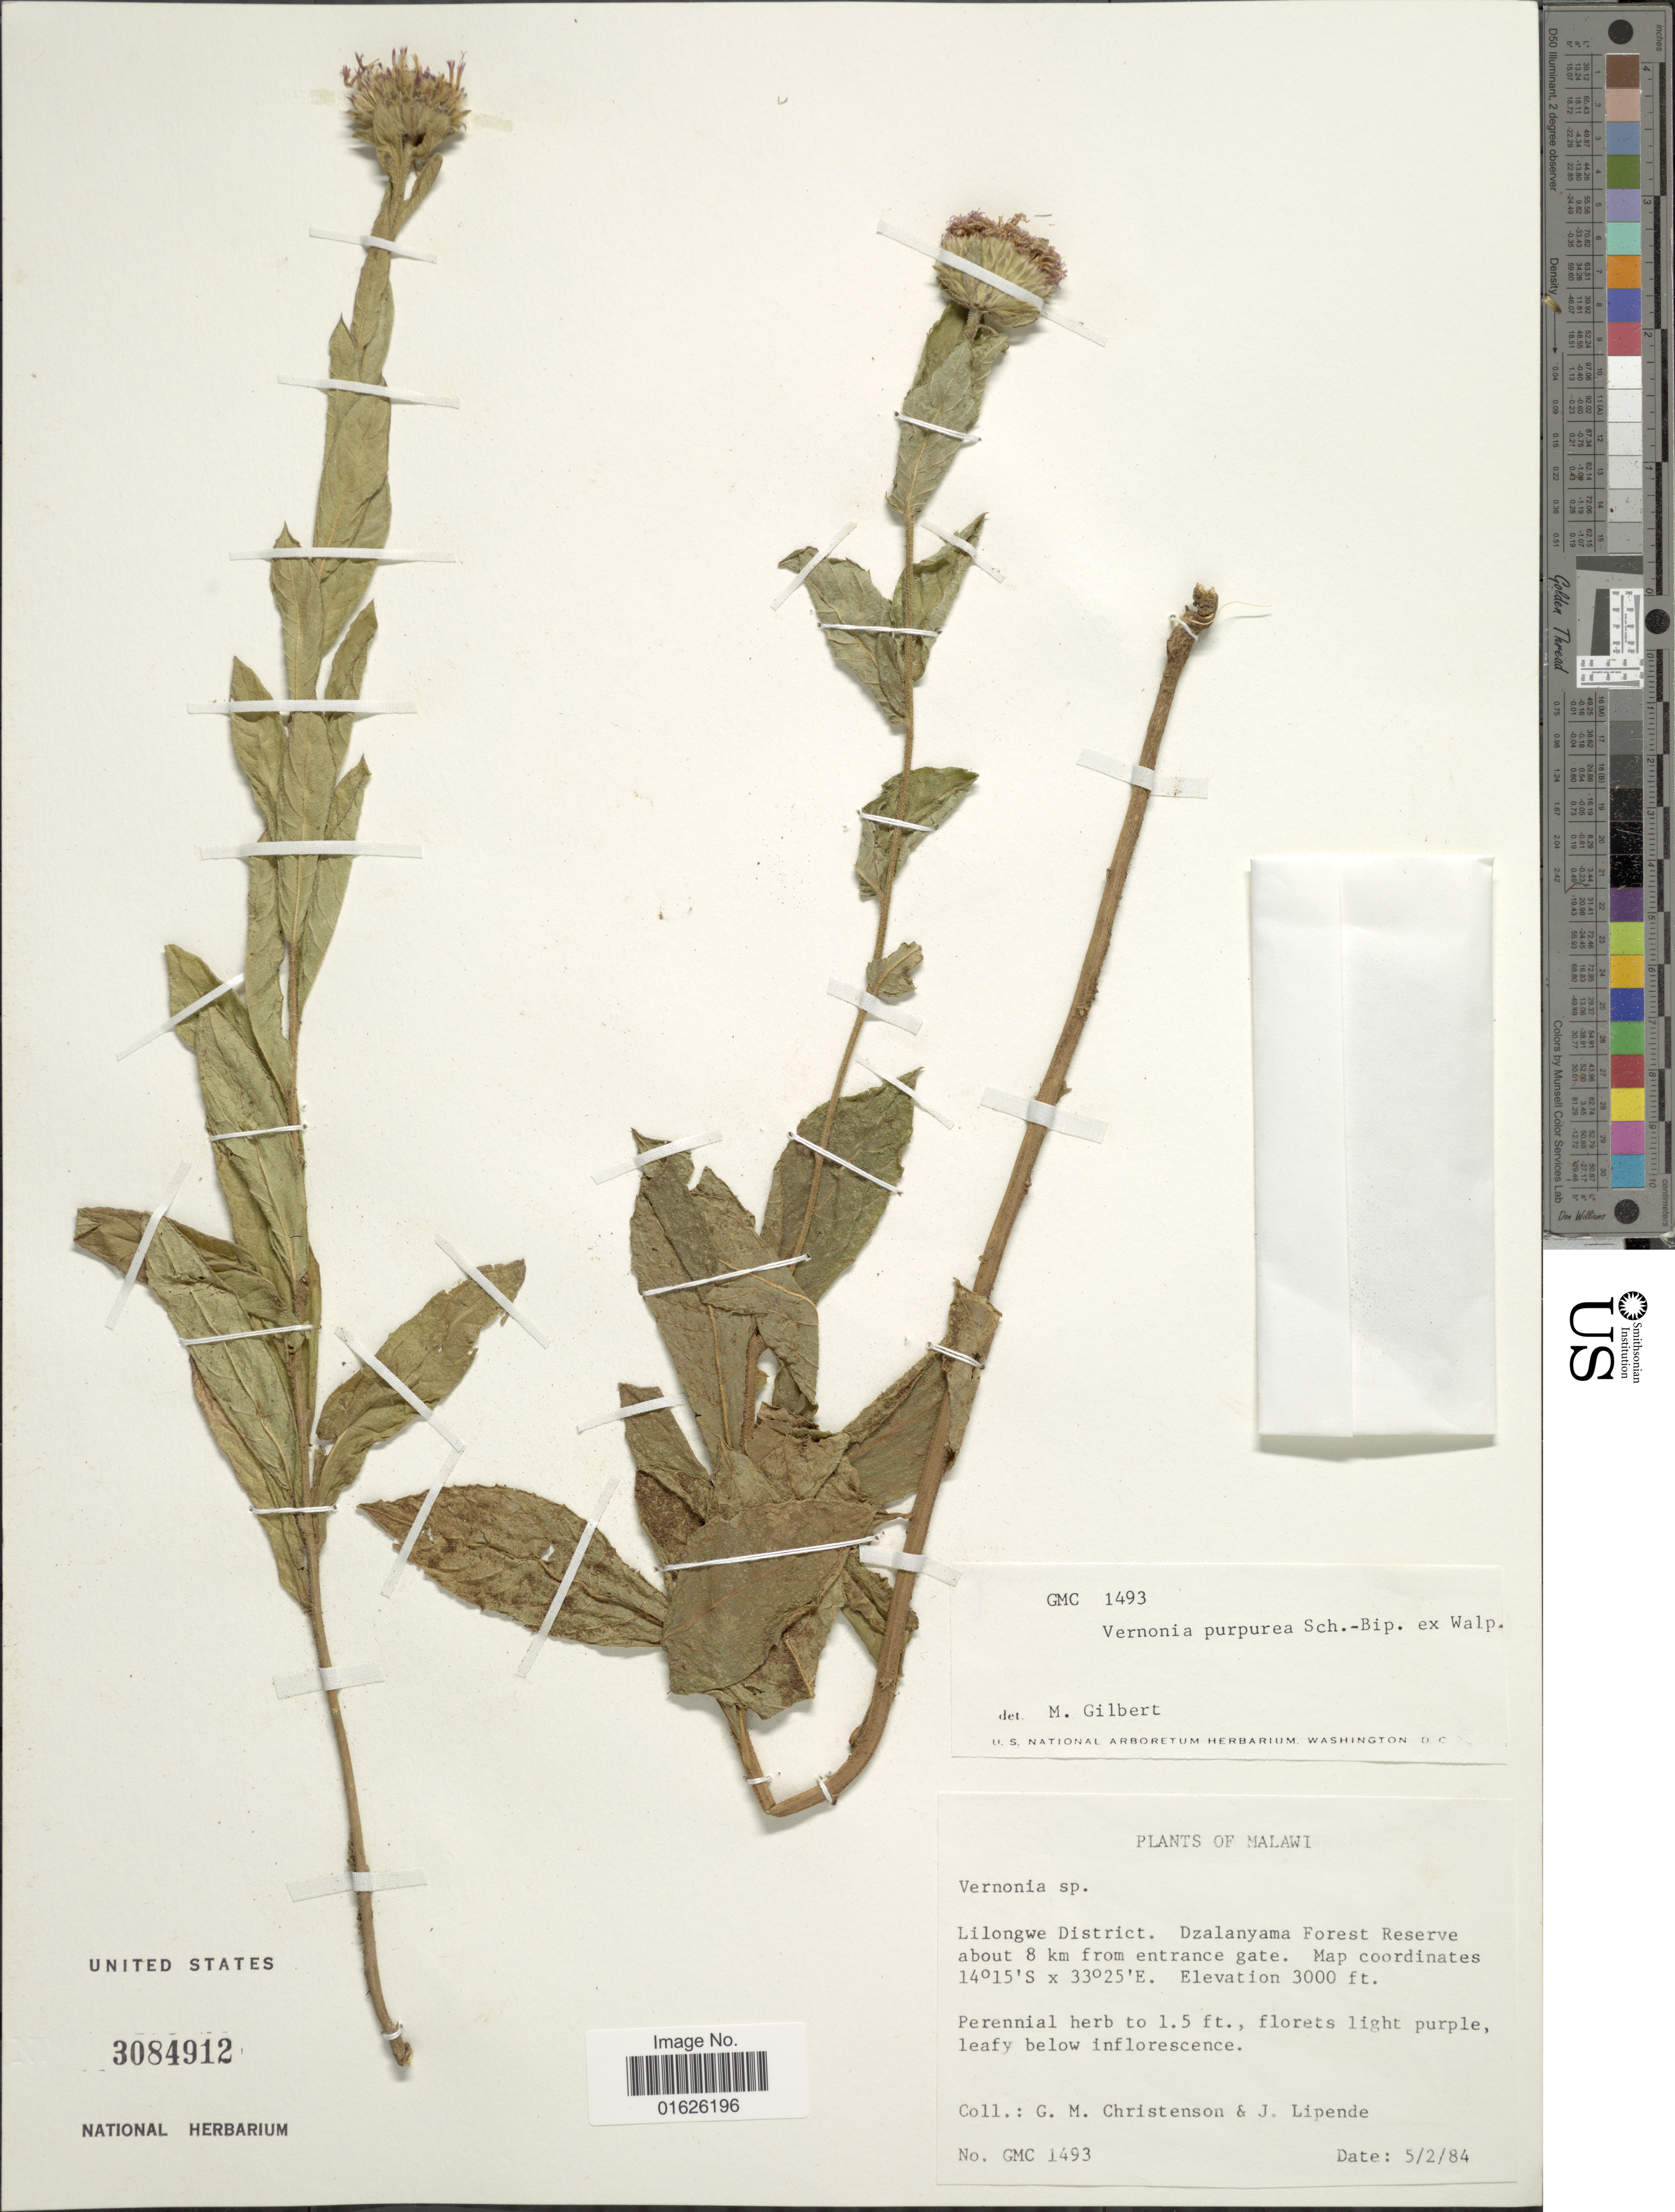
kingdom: Plantae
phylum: Tracheophyta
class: Magnoliopsida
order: Asterales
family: Asteraceae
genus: Linzia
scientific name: Linzia purpurea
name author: (Sch. Bip. ex Walp.) Isawumi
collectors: G. Christenson & J. Lipende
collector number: GMC 1493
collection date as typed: Transcribed d/m/y: 2/5/84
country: Malawi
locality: Liliongwe District, Dzalanyama Forest Reserve about 8 km from entrance gate.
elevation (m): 914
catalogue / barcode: US 3084912